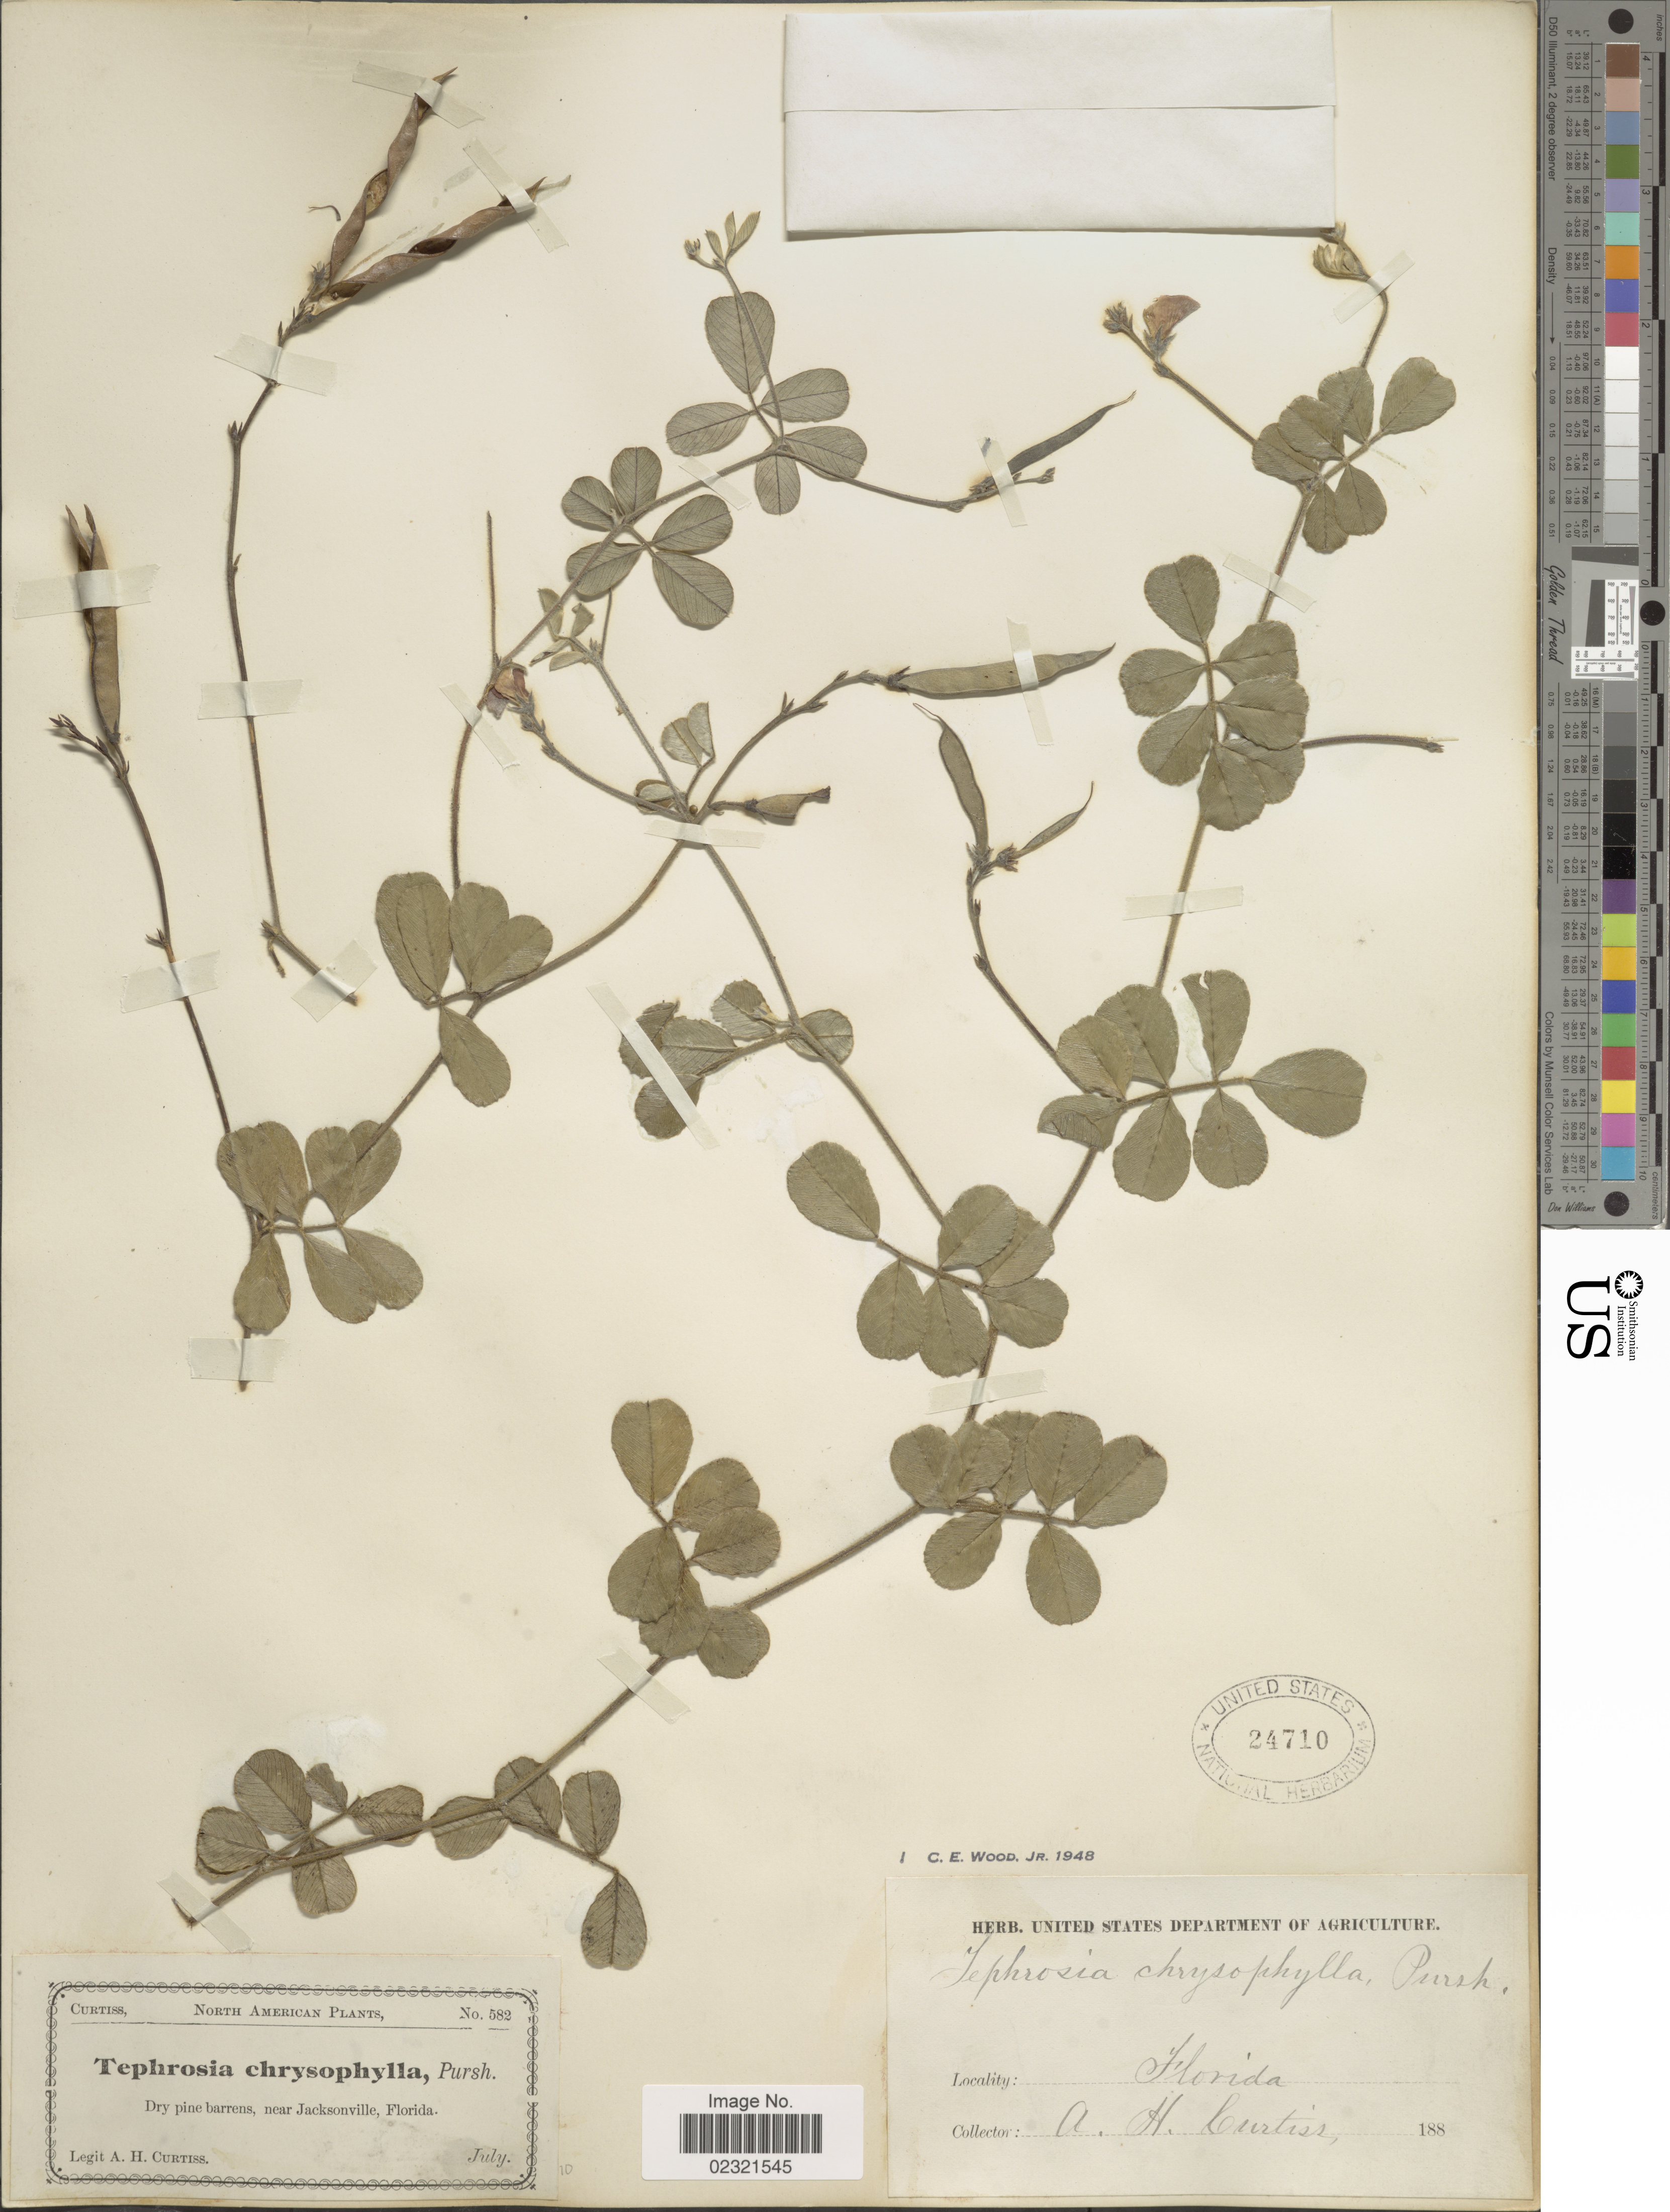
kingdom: Plantae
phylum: Tracheophyta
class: Magnoliopsida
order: Fabales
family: Fabaceae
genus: Tephrosia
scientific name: Tephrosia chrysophylla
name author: Pursh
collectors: A. H. Curtiss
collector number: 582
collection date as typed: Transcribed d/m/y: /7/188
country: United States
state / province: Florida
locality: Dry pine barrens, near Jacksonville.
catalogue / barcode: US 24710